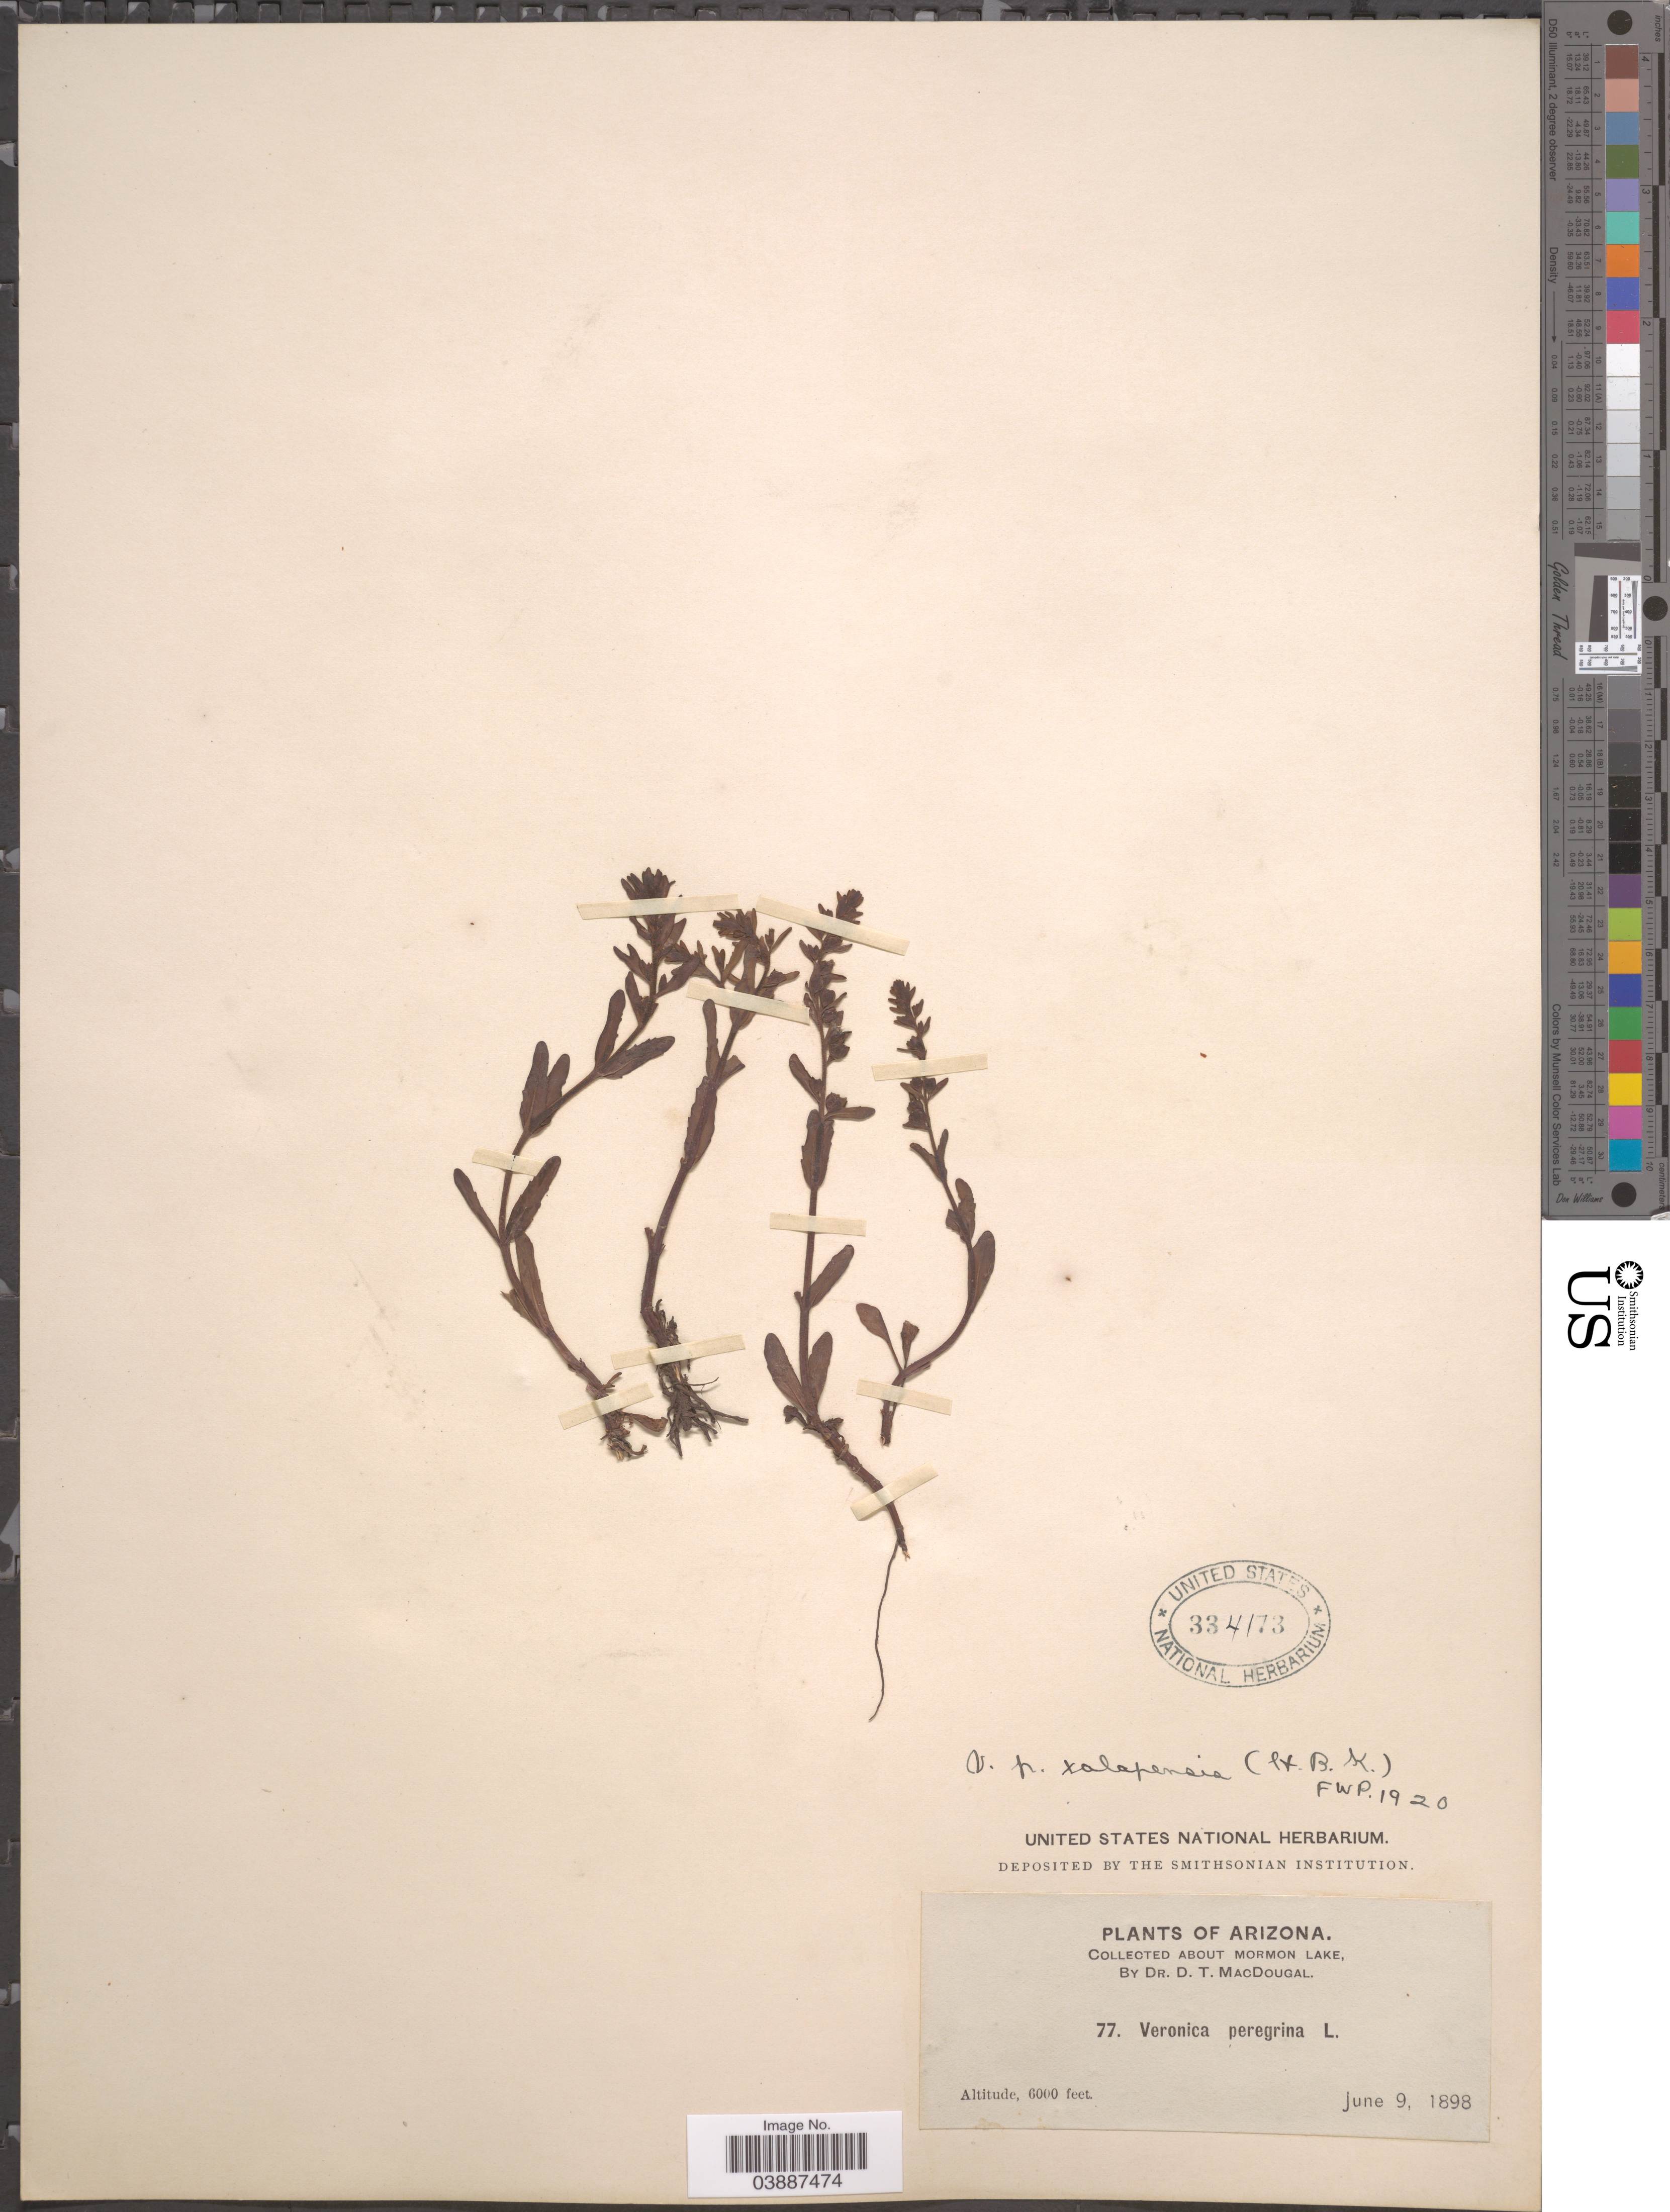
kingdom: Plantae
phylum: Tracheophyta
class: Magnoliopsida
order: Lamiales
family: Plantaginaceae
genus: Veronica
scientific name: Veronica xalapensis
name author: Kunth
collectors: D. T. MacDougal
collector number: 77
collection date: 1898-06-09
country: United States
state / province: Arizona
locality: About Mormon Lake.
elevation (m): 1829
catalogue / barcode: US 334173